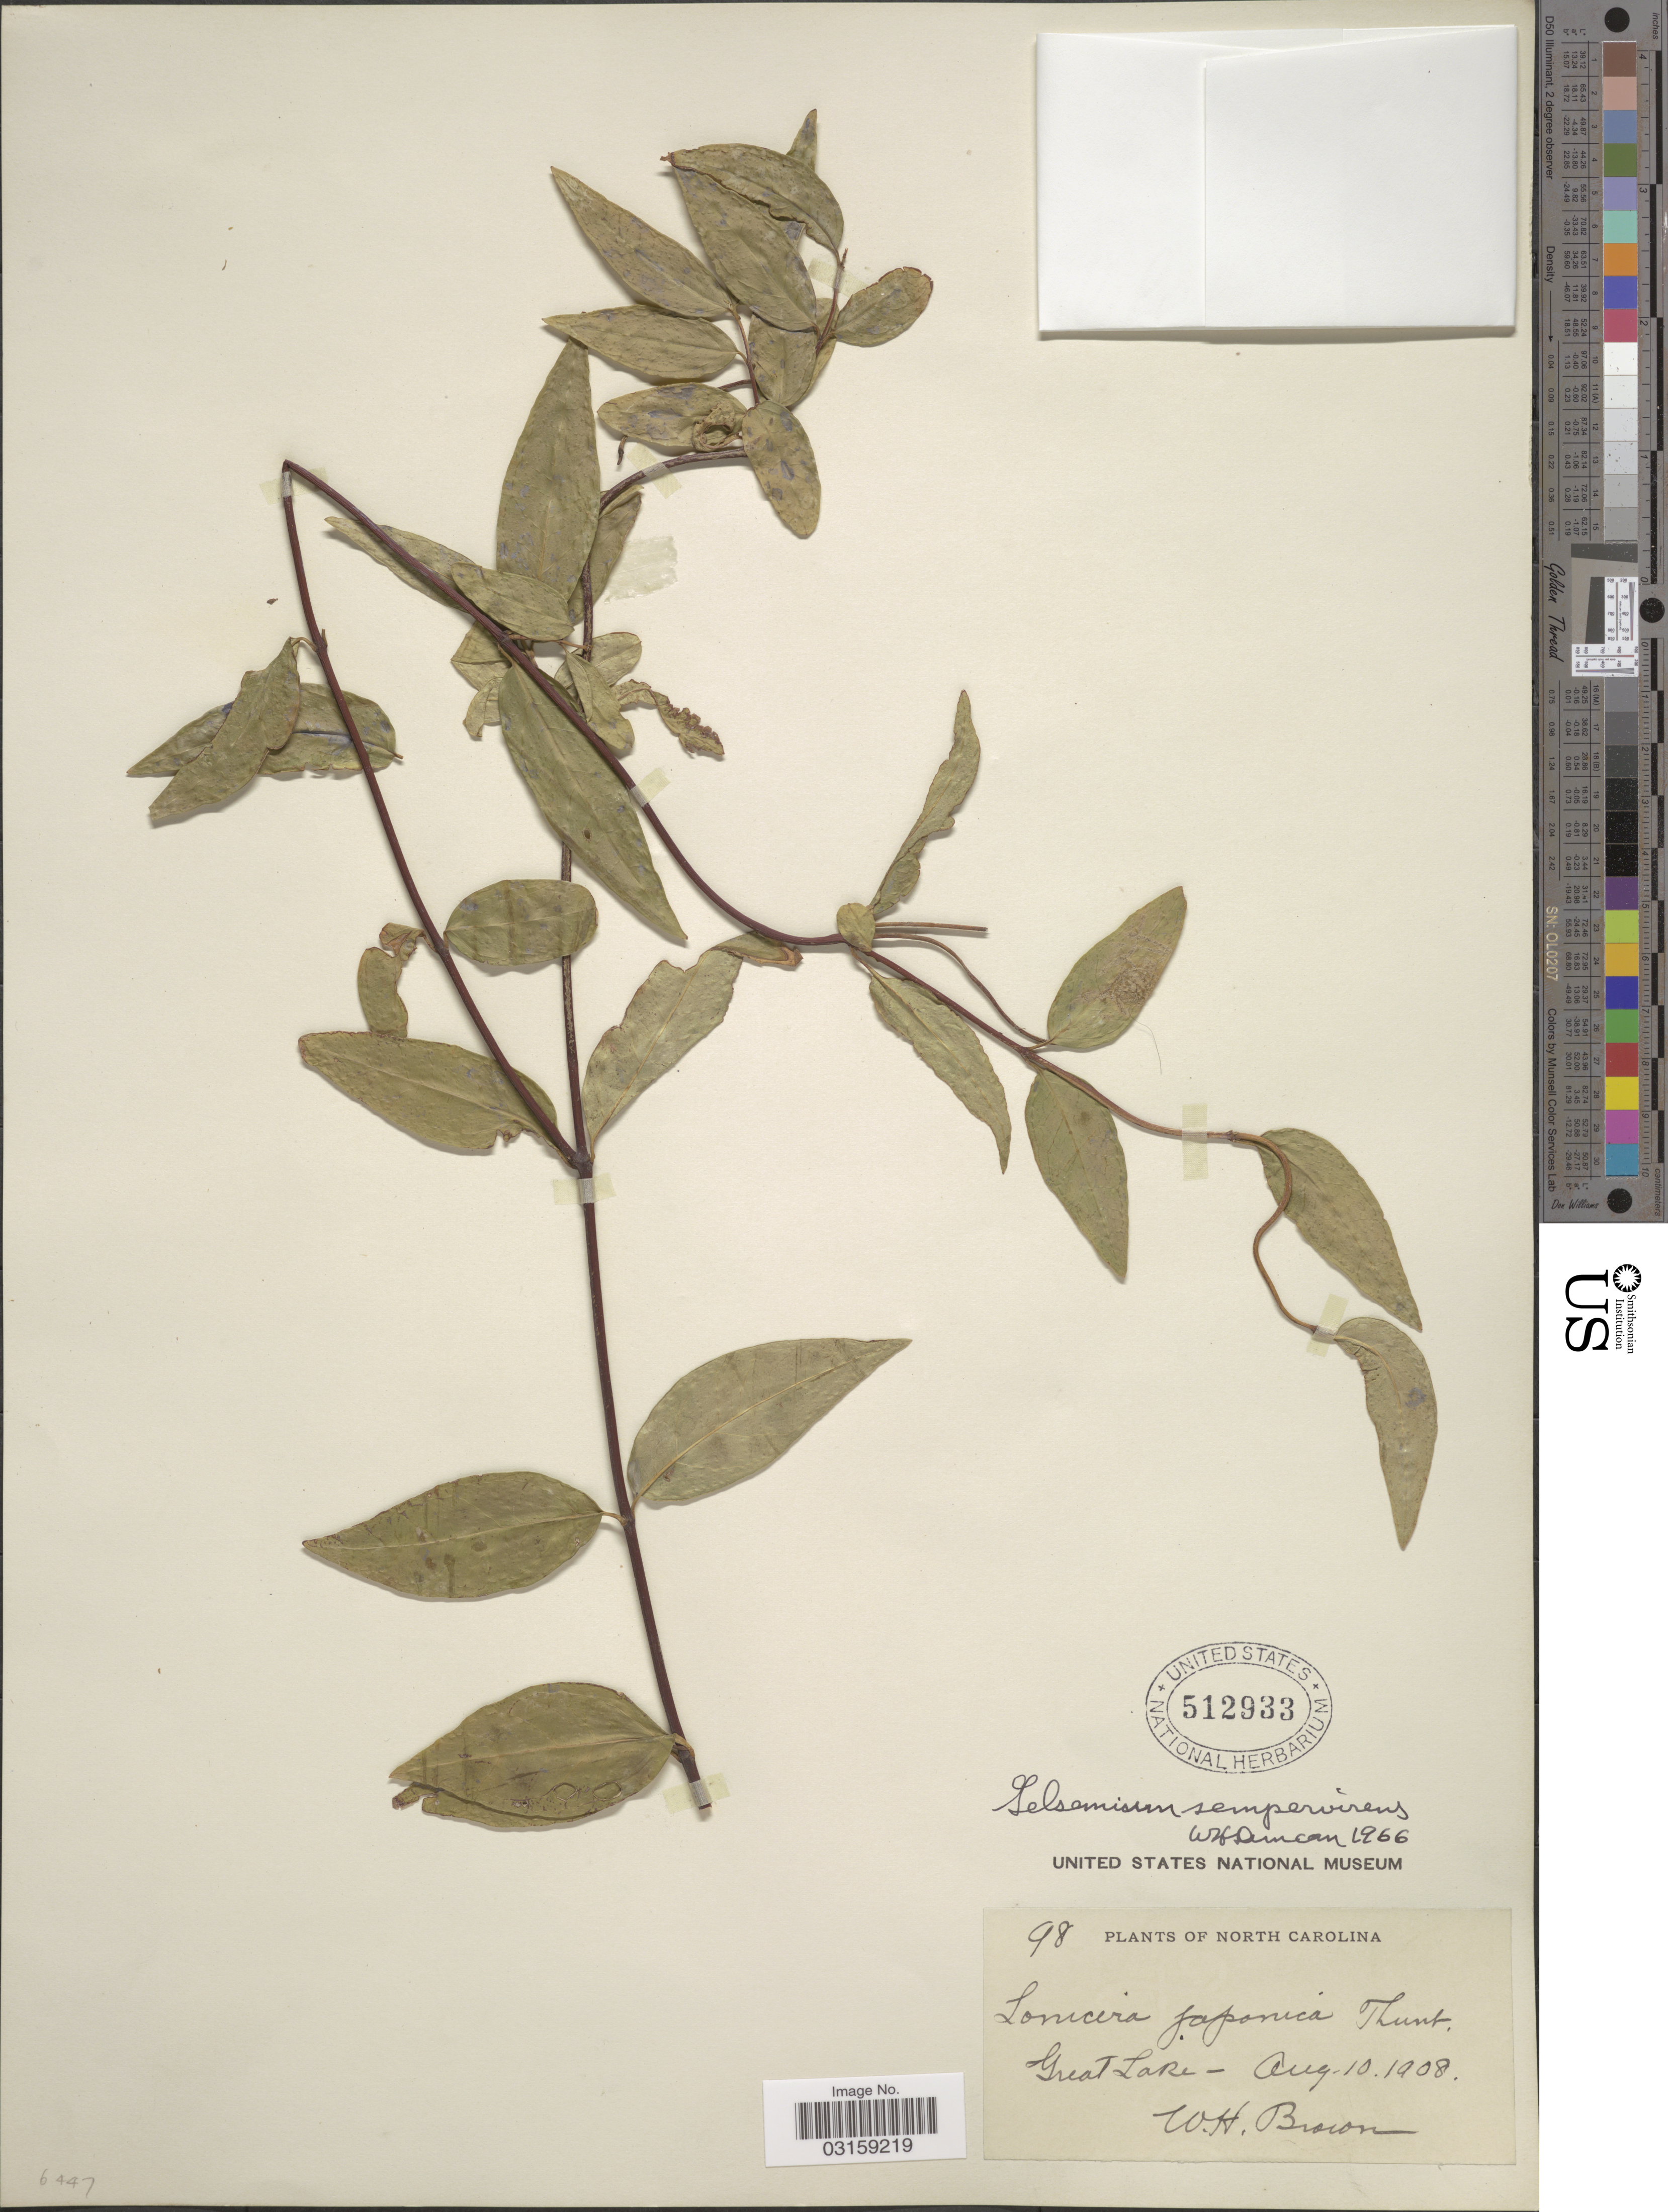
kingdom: Plantae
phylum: Tracheophyta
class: Magnoliopsida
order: Gentianales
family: Gelsemiaceae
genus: Gelsemium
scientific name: Gelsemium sempervirens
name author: (L.) J. St.-Hil.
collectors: W. H. Brown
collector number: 98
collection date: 1908-08-10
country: United States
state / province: North Carolina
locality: Great Lake.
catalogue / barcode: US 512933